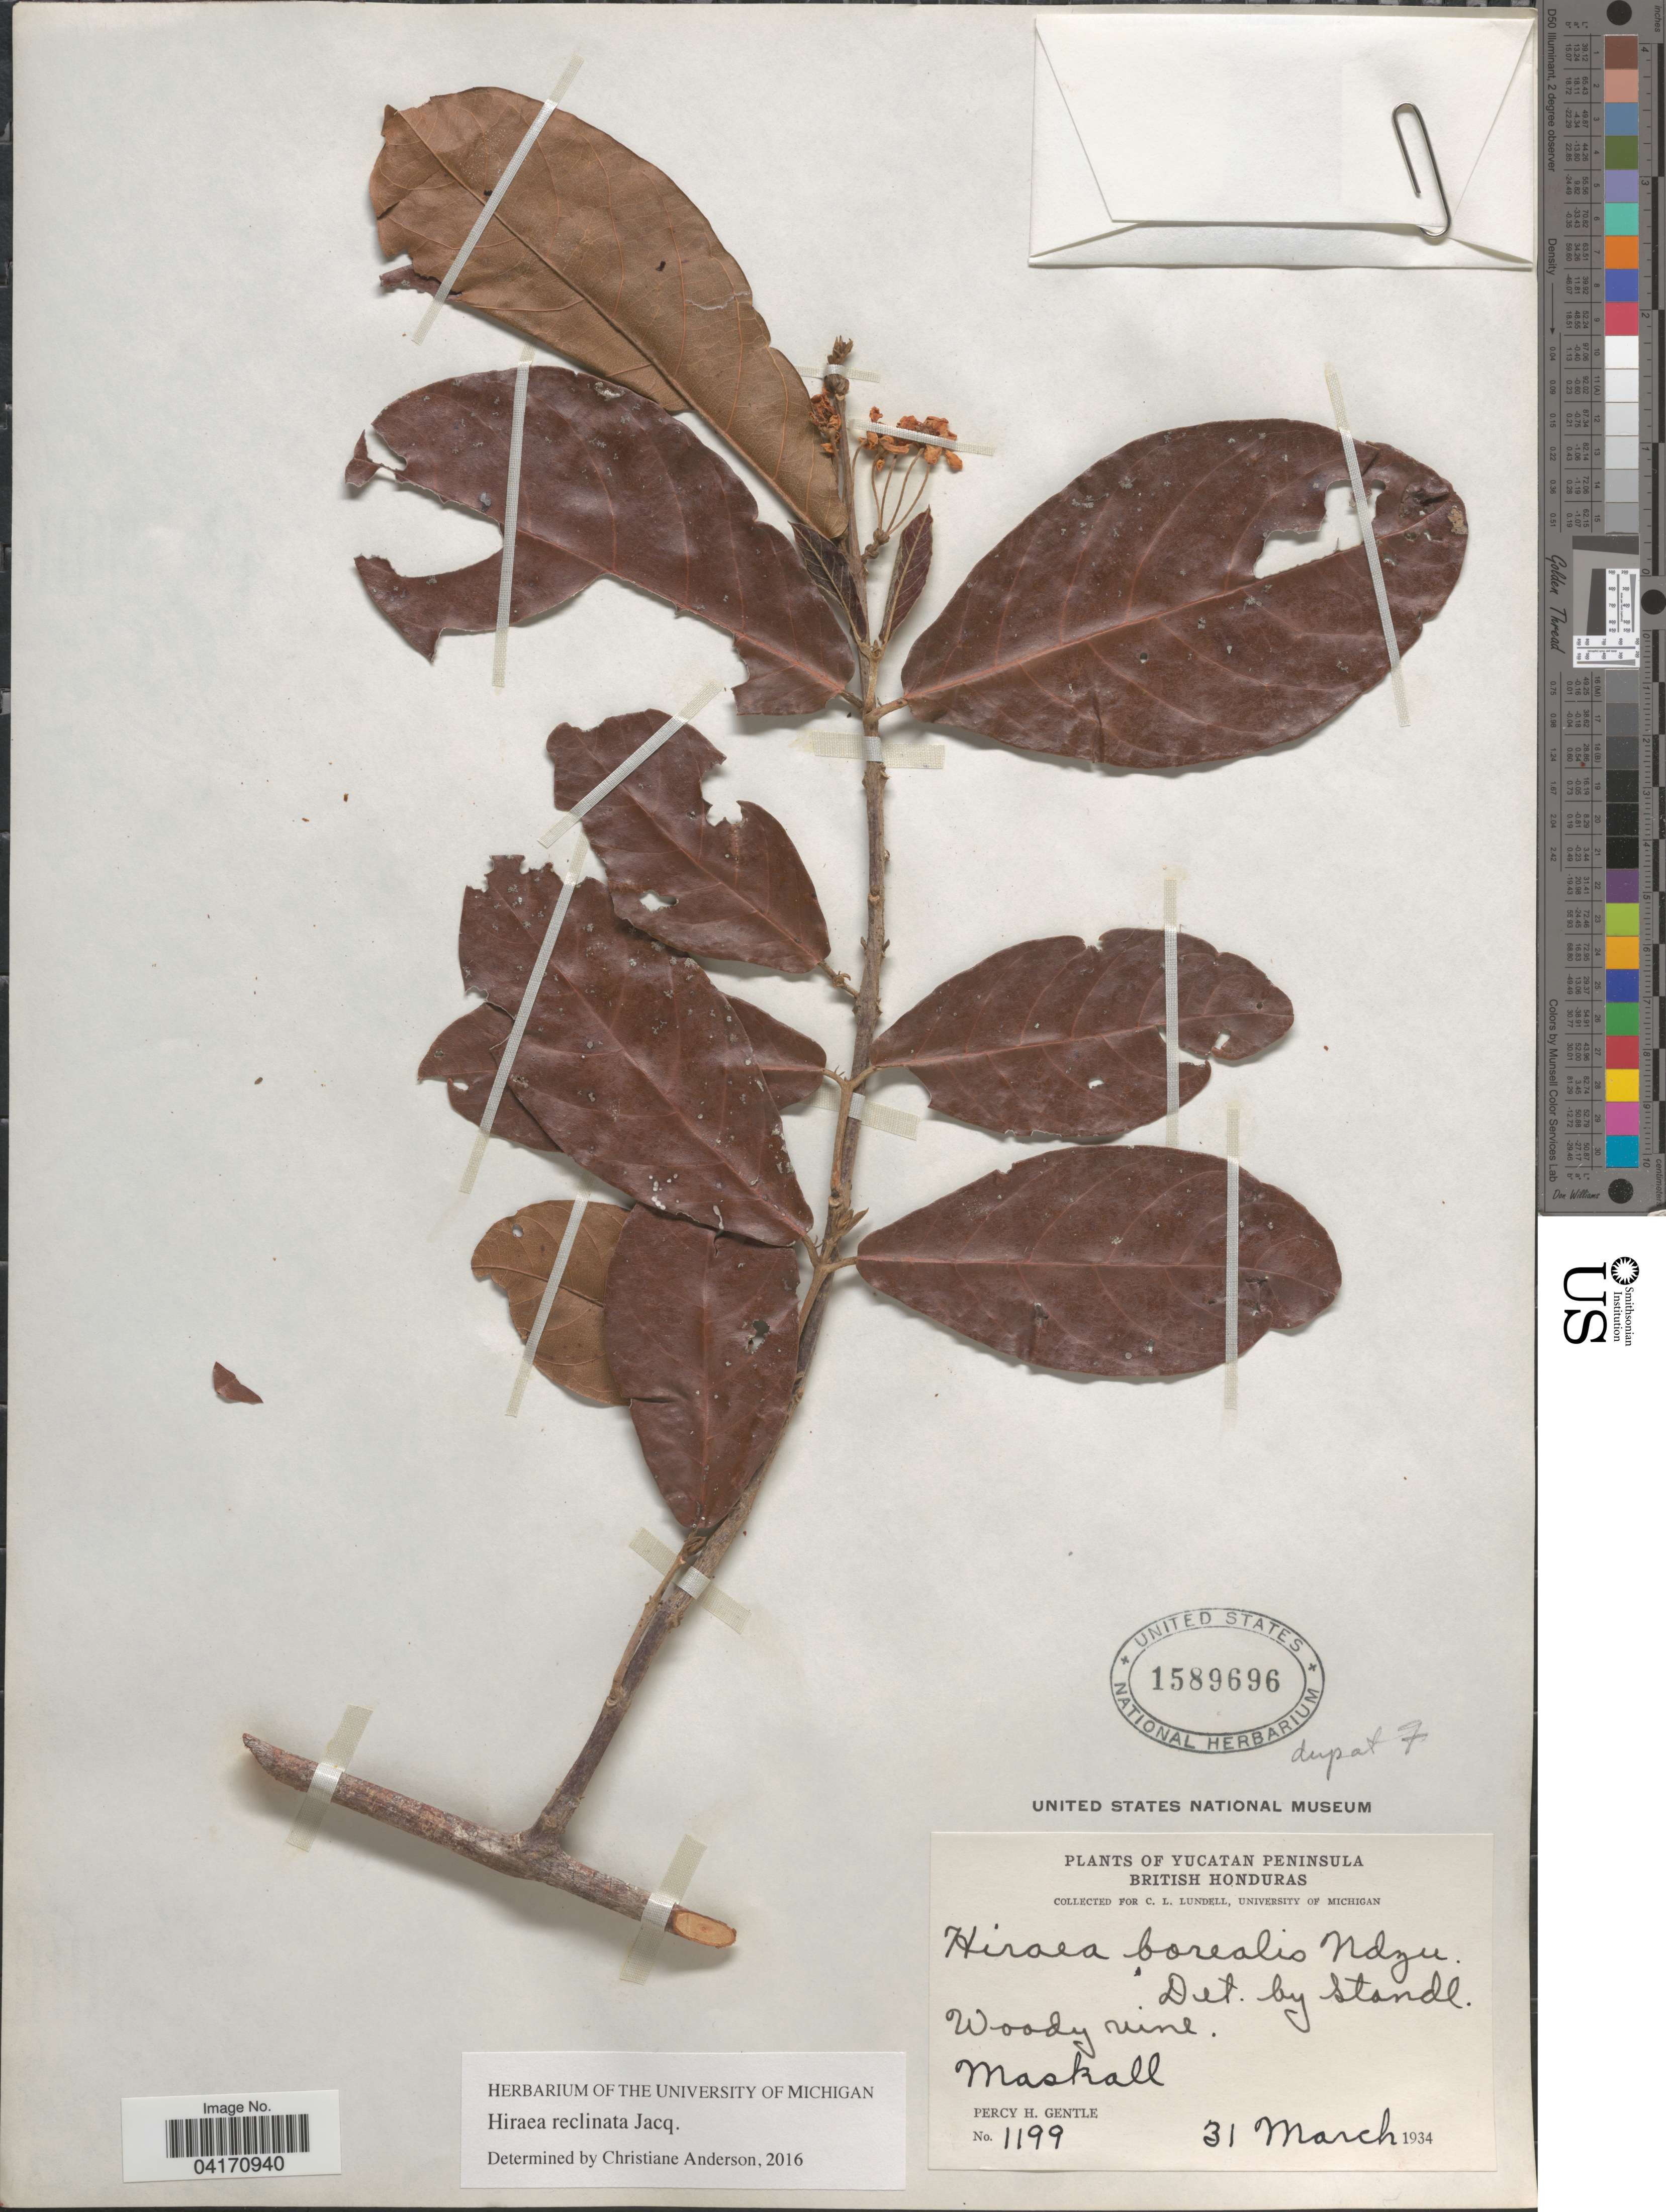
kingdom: Plantae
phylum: Tracheophyta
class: Magnoliopsida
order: Malpighiales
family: Malpighiaceae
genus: Hiraea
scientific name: Hiraea reclinata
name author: Jacq.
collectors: P. H. Gentle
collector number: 1199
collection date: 1934-03-31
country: Belize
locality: Yucatan Peninsula. British Honduras. Maskall.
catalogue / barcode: US 1589696